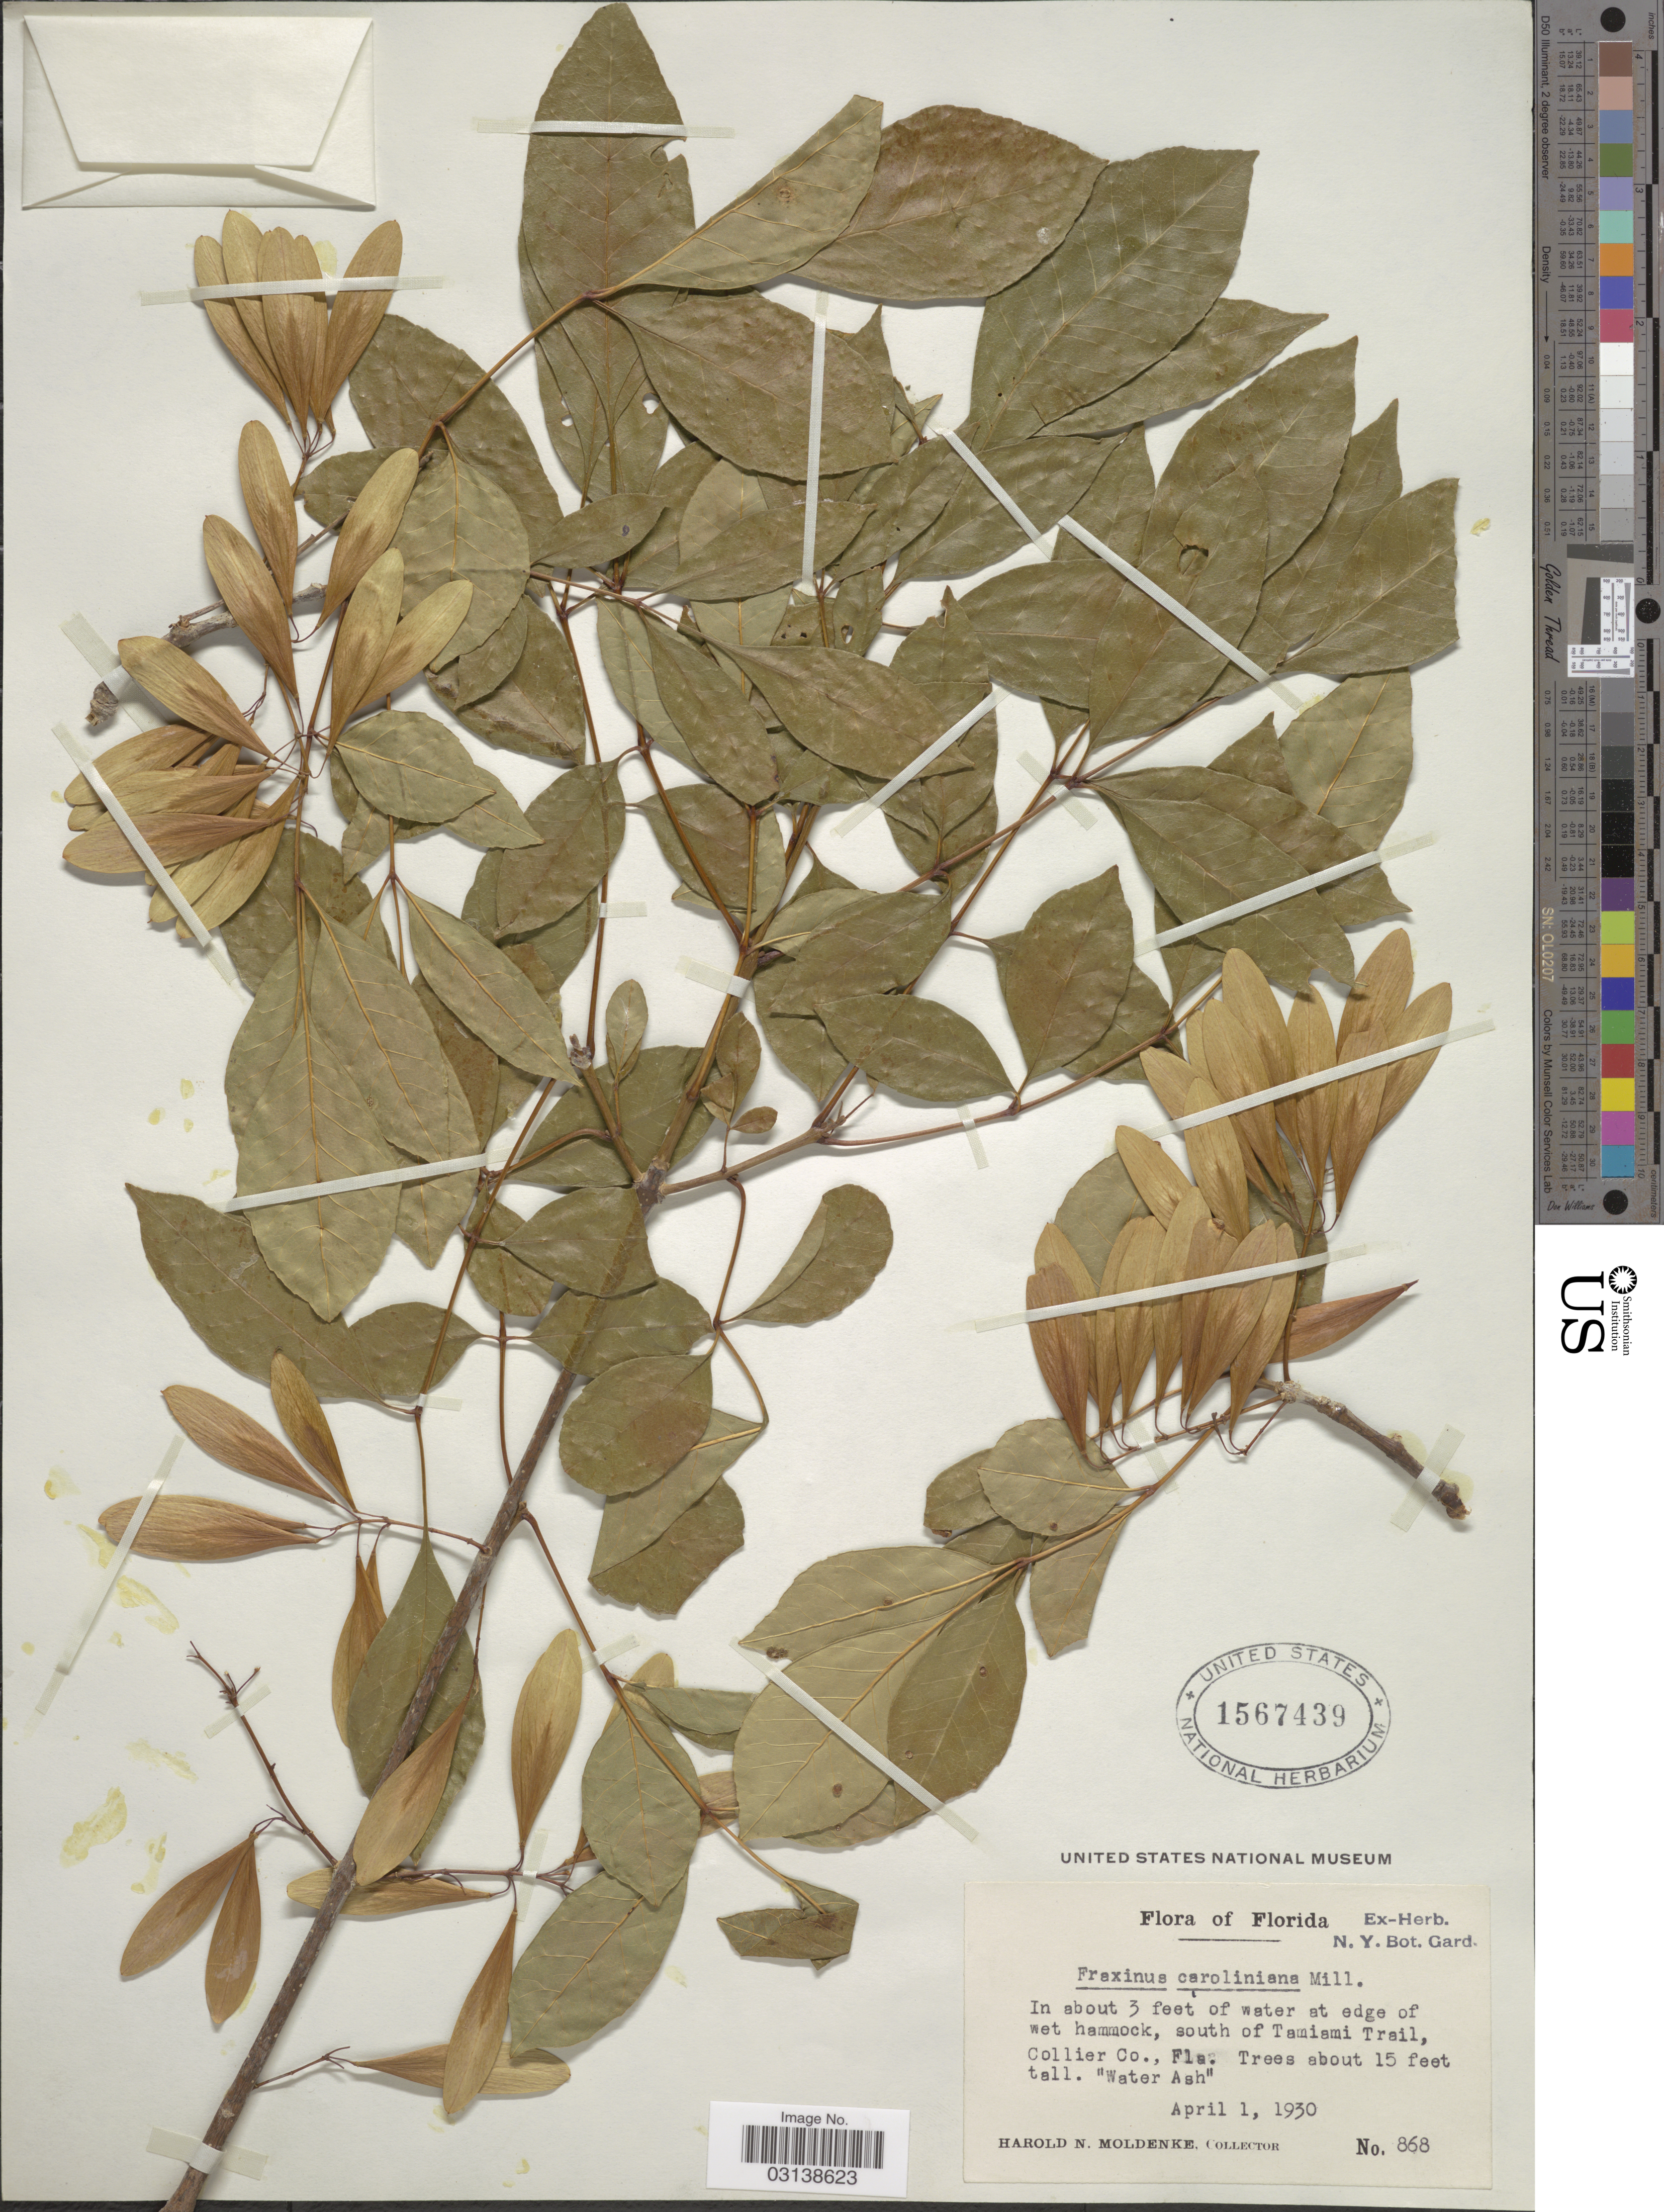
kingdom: Plantae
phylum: Tracheophyta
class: Magnoliopsida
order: Lamiales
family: Oleaceae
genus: Fraxinus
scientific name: Fraxinus caroliniana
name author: Mill.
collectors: H. N. Moldenke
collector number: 868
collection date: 1930-04-01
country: United States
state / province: Florida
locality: In about 3 feet of water at edge of wet hammock, south of Tamiami Trail, Collier Co.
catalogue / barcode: US 1567439